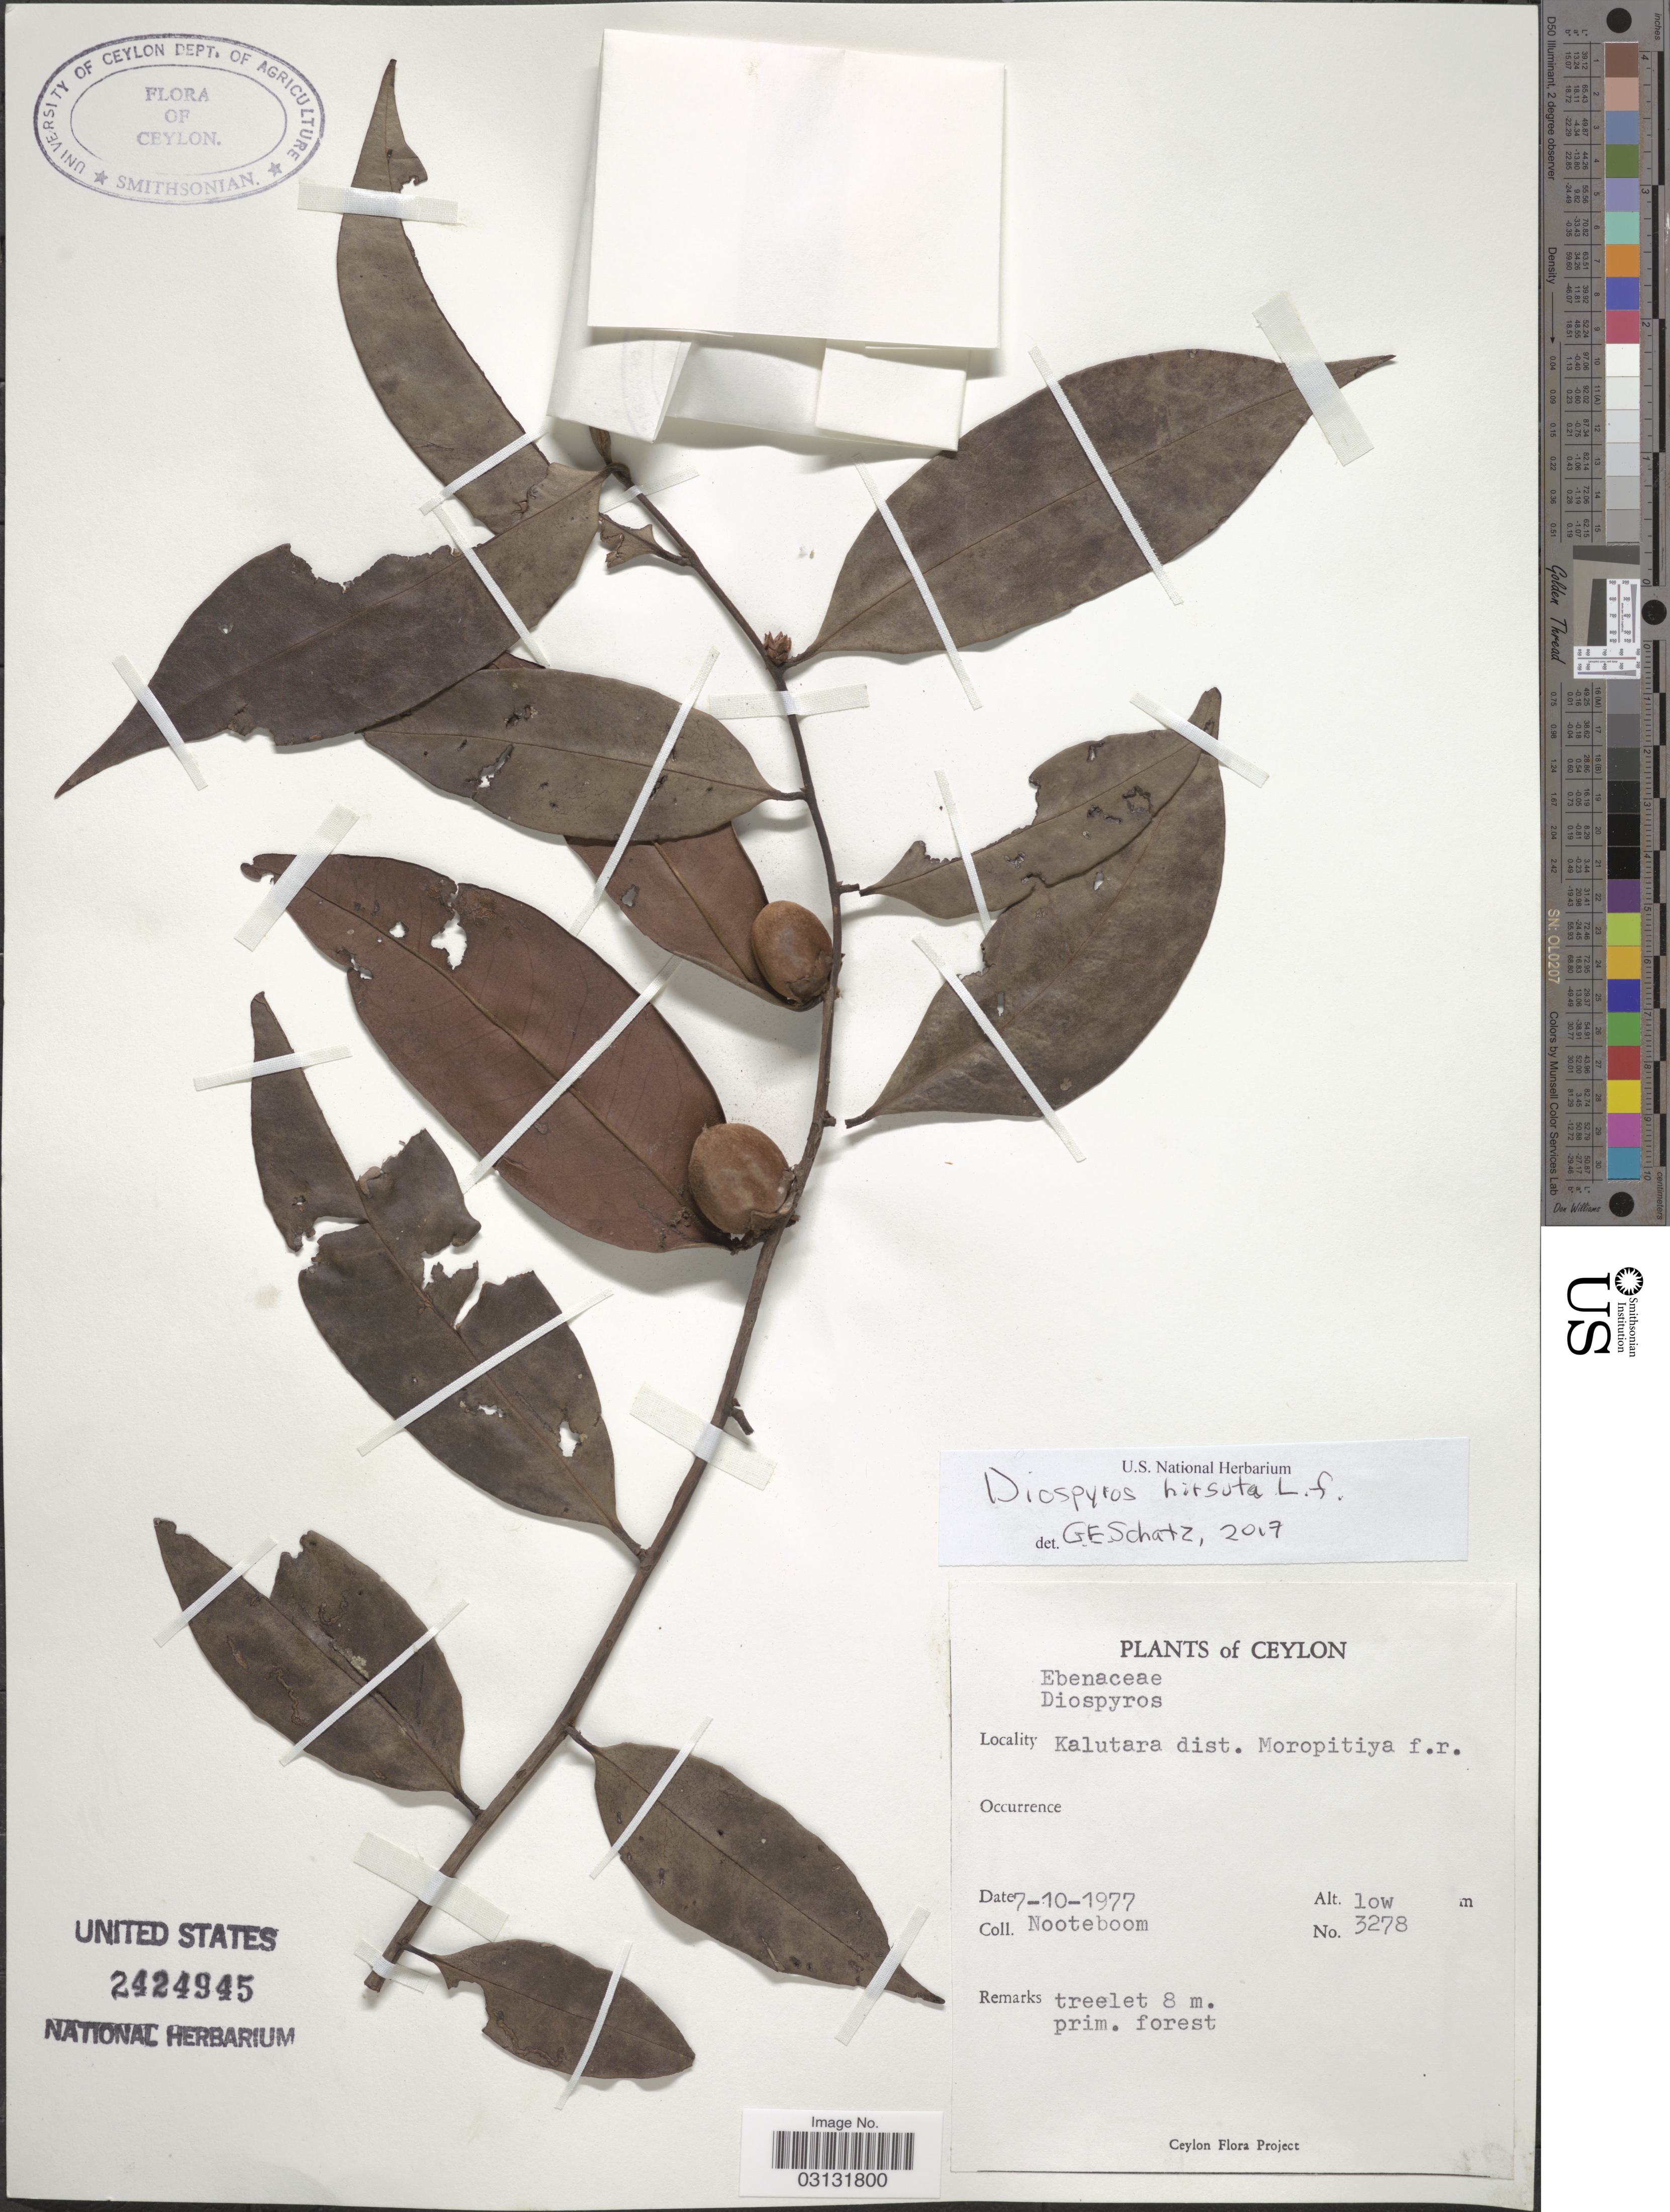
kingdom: Plantae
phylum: Tracheophyta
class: Magnoliopsida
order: Ericales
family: Ebenaceae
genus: Diospyros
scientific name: Diospyros hirsuta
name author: L. f.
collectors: Nooteboom, --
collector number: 3278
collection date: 1977-10-07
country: Sri Lanka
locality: Ceylon. Kalutara distr. Moropitiya f. r.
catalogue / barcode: US 2424945